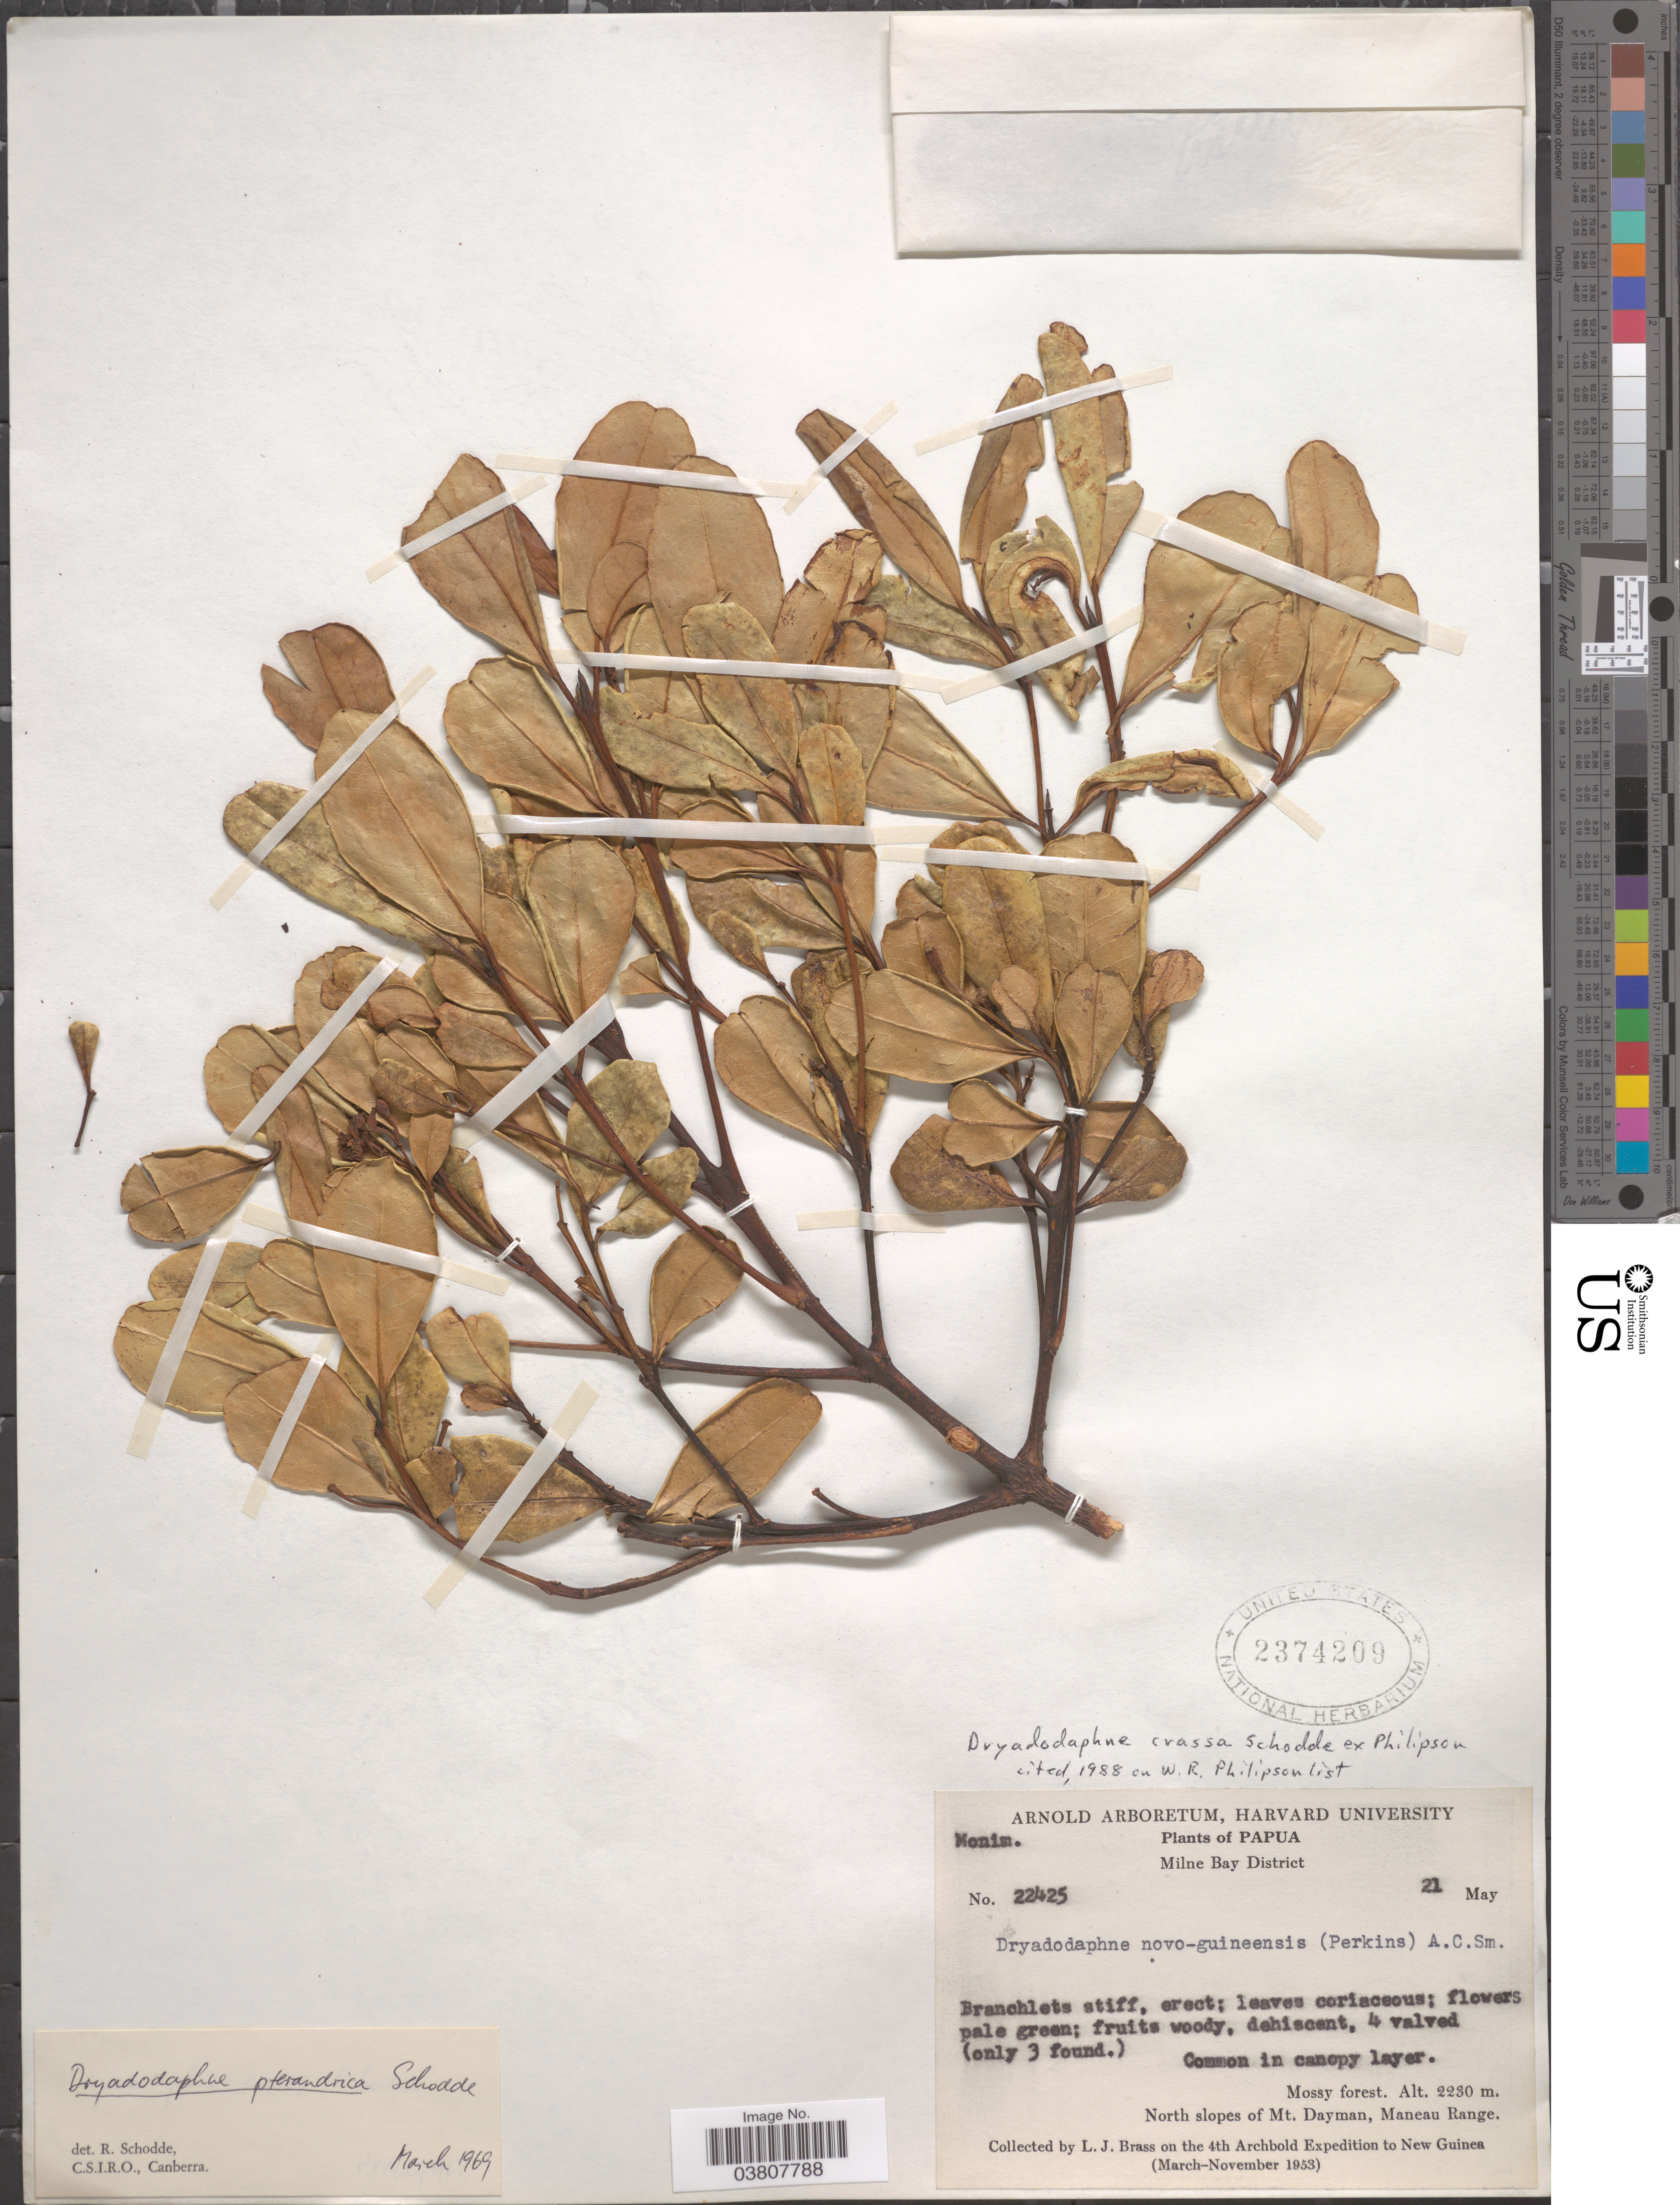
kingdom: Plantae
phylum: Tracheophyta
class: Magnoliopsida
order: Laurales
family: Atherospermataceae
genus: Dryadodaphne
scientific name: Dryadodaphne crassa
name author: Schodde ex Philipson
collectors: L. J. Brass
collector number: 22425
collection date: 1953-05-21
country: Papua New Guinea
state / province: Milne Bay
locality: Papua. Milne Bay District. North slopes of Mt. Dayman, Maneau Range. New Guinea.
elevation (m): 2230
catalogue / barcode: US 2374209